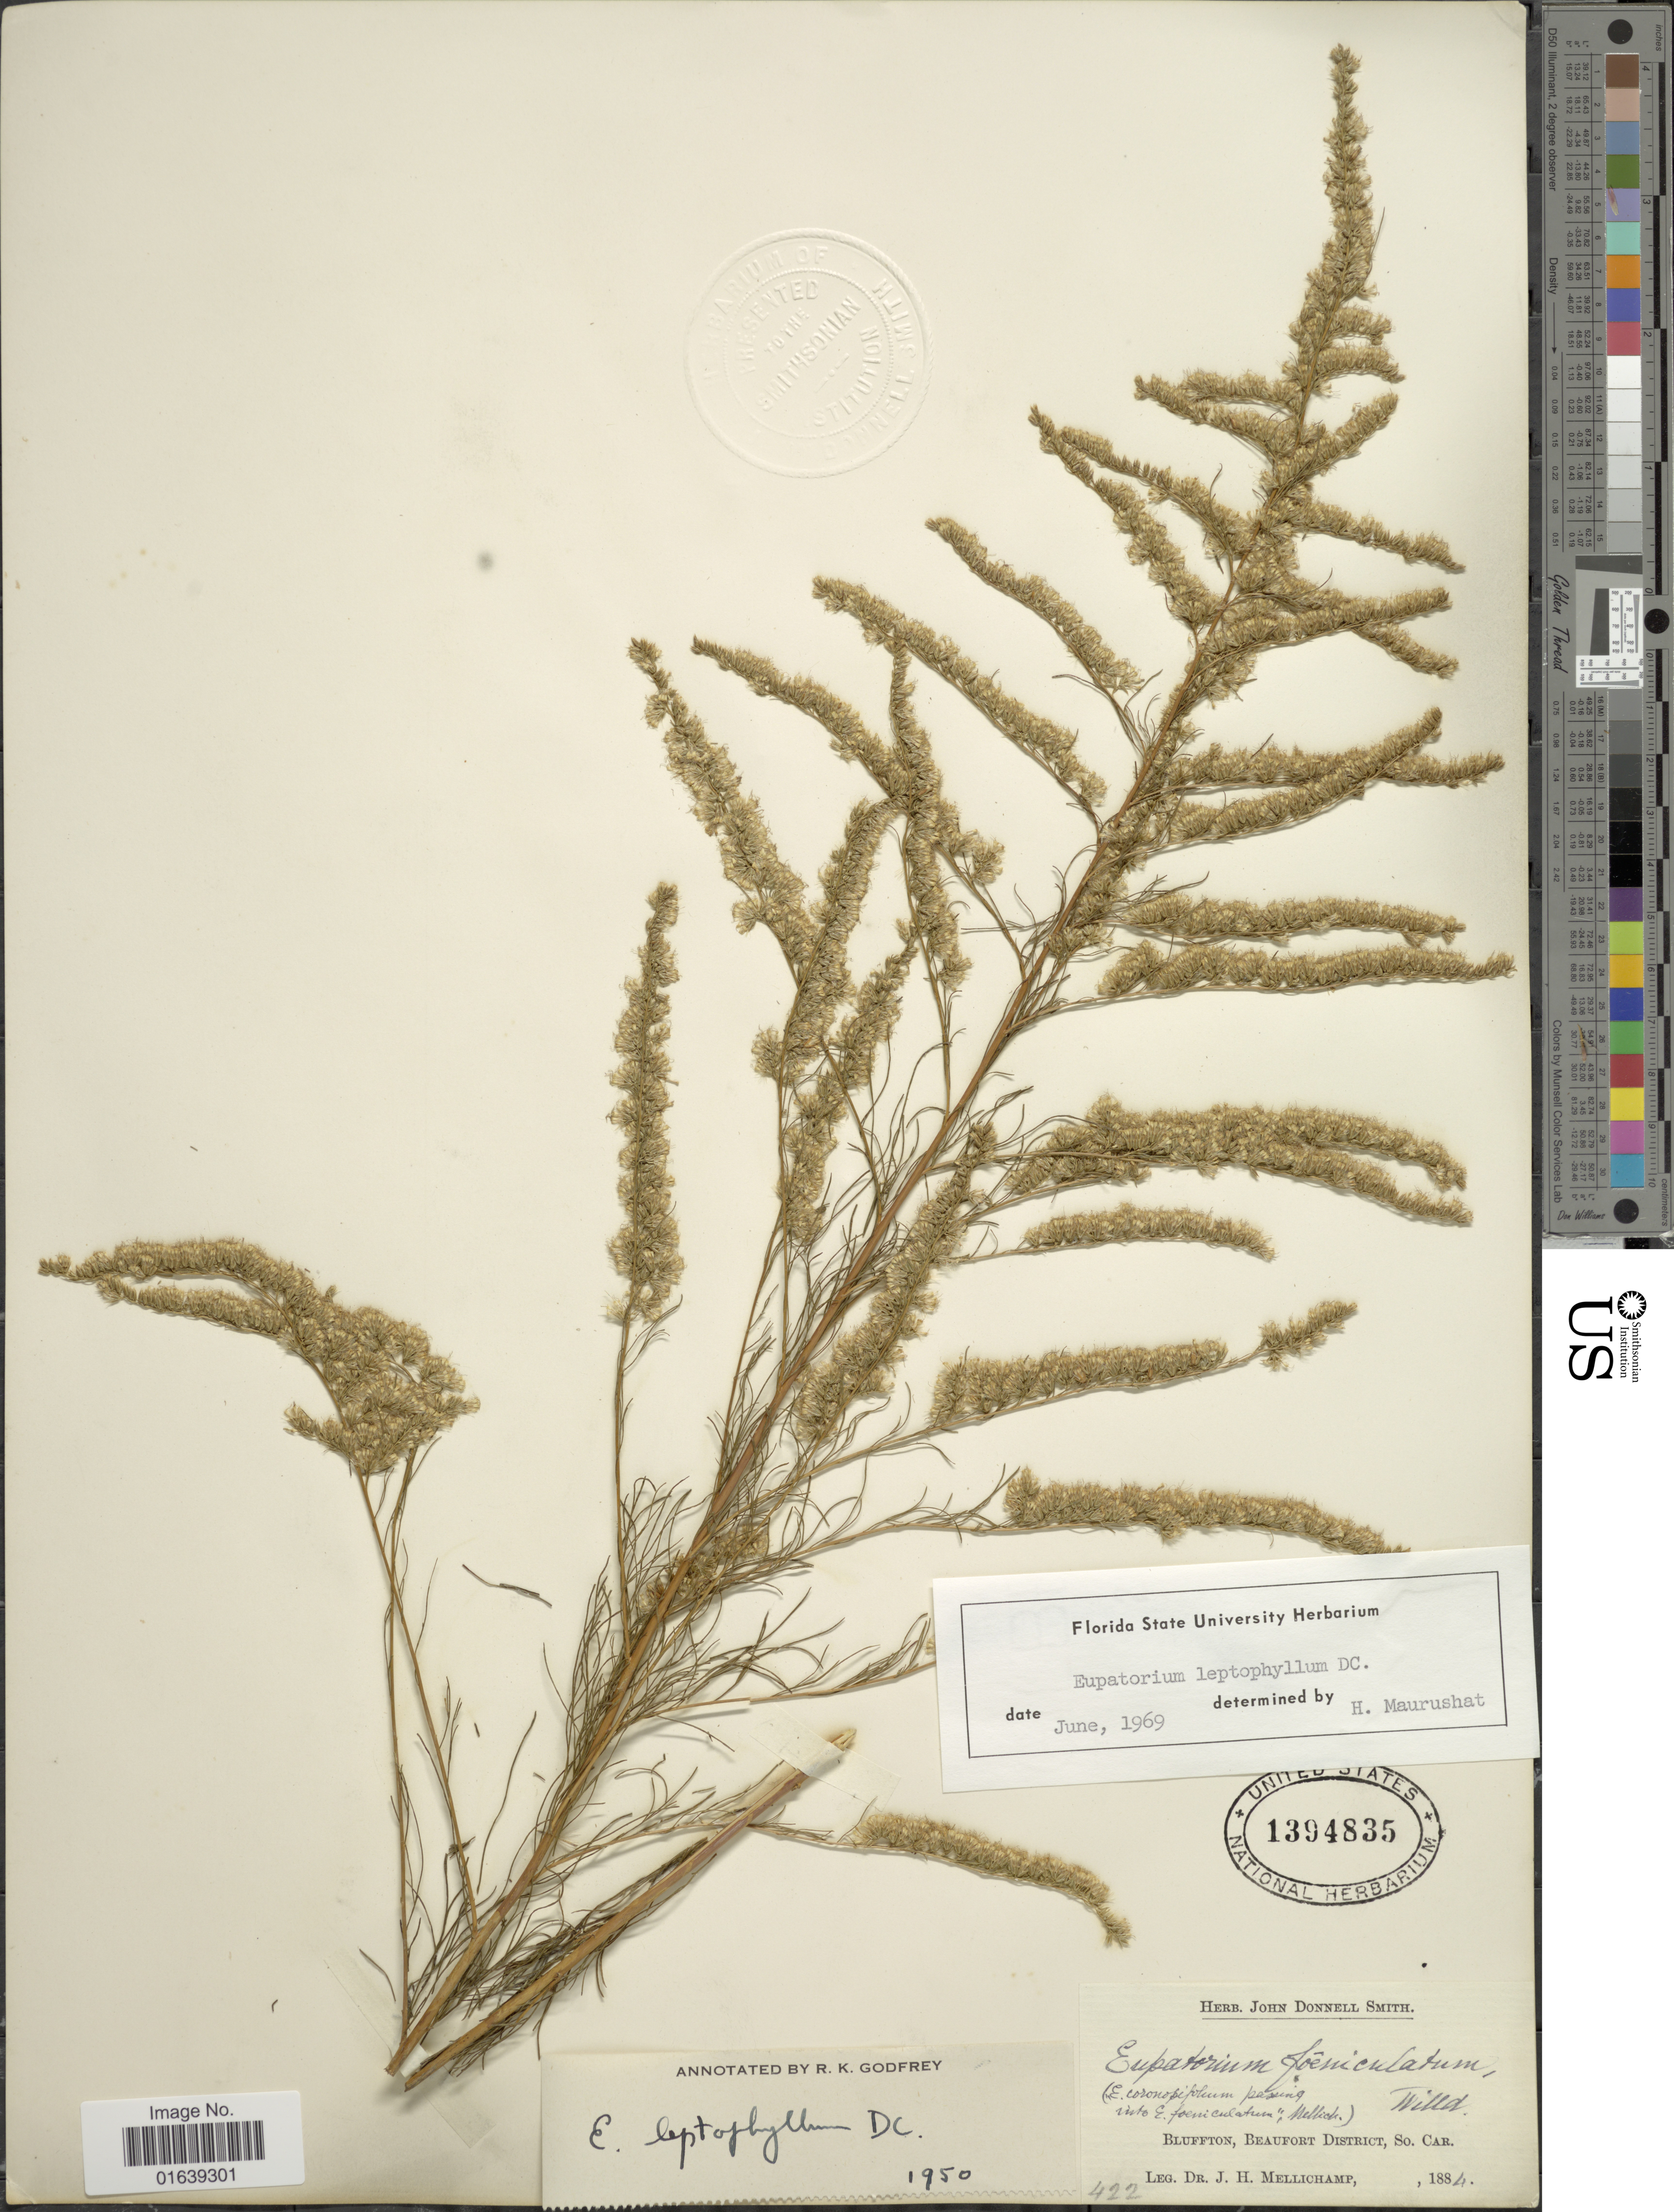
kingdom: Plantae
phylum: Tracheophyta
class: Magnoliopsida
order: Asterales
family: Asteraceae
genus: Eupatorium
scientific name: Eupatorium leptophyllum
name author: DC.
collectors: J. H. Mellichamp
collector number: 422?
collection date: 1884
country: United States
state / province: South Carolina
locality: Bluffton, Beaufort District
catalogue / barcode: US 1394835